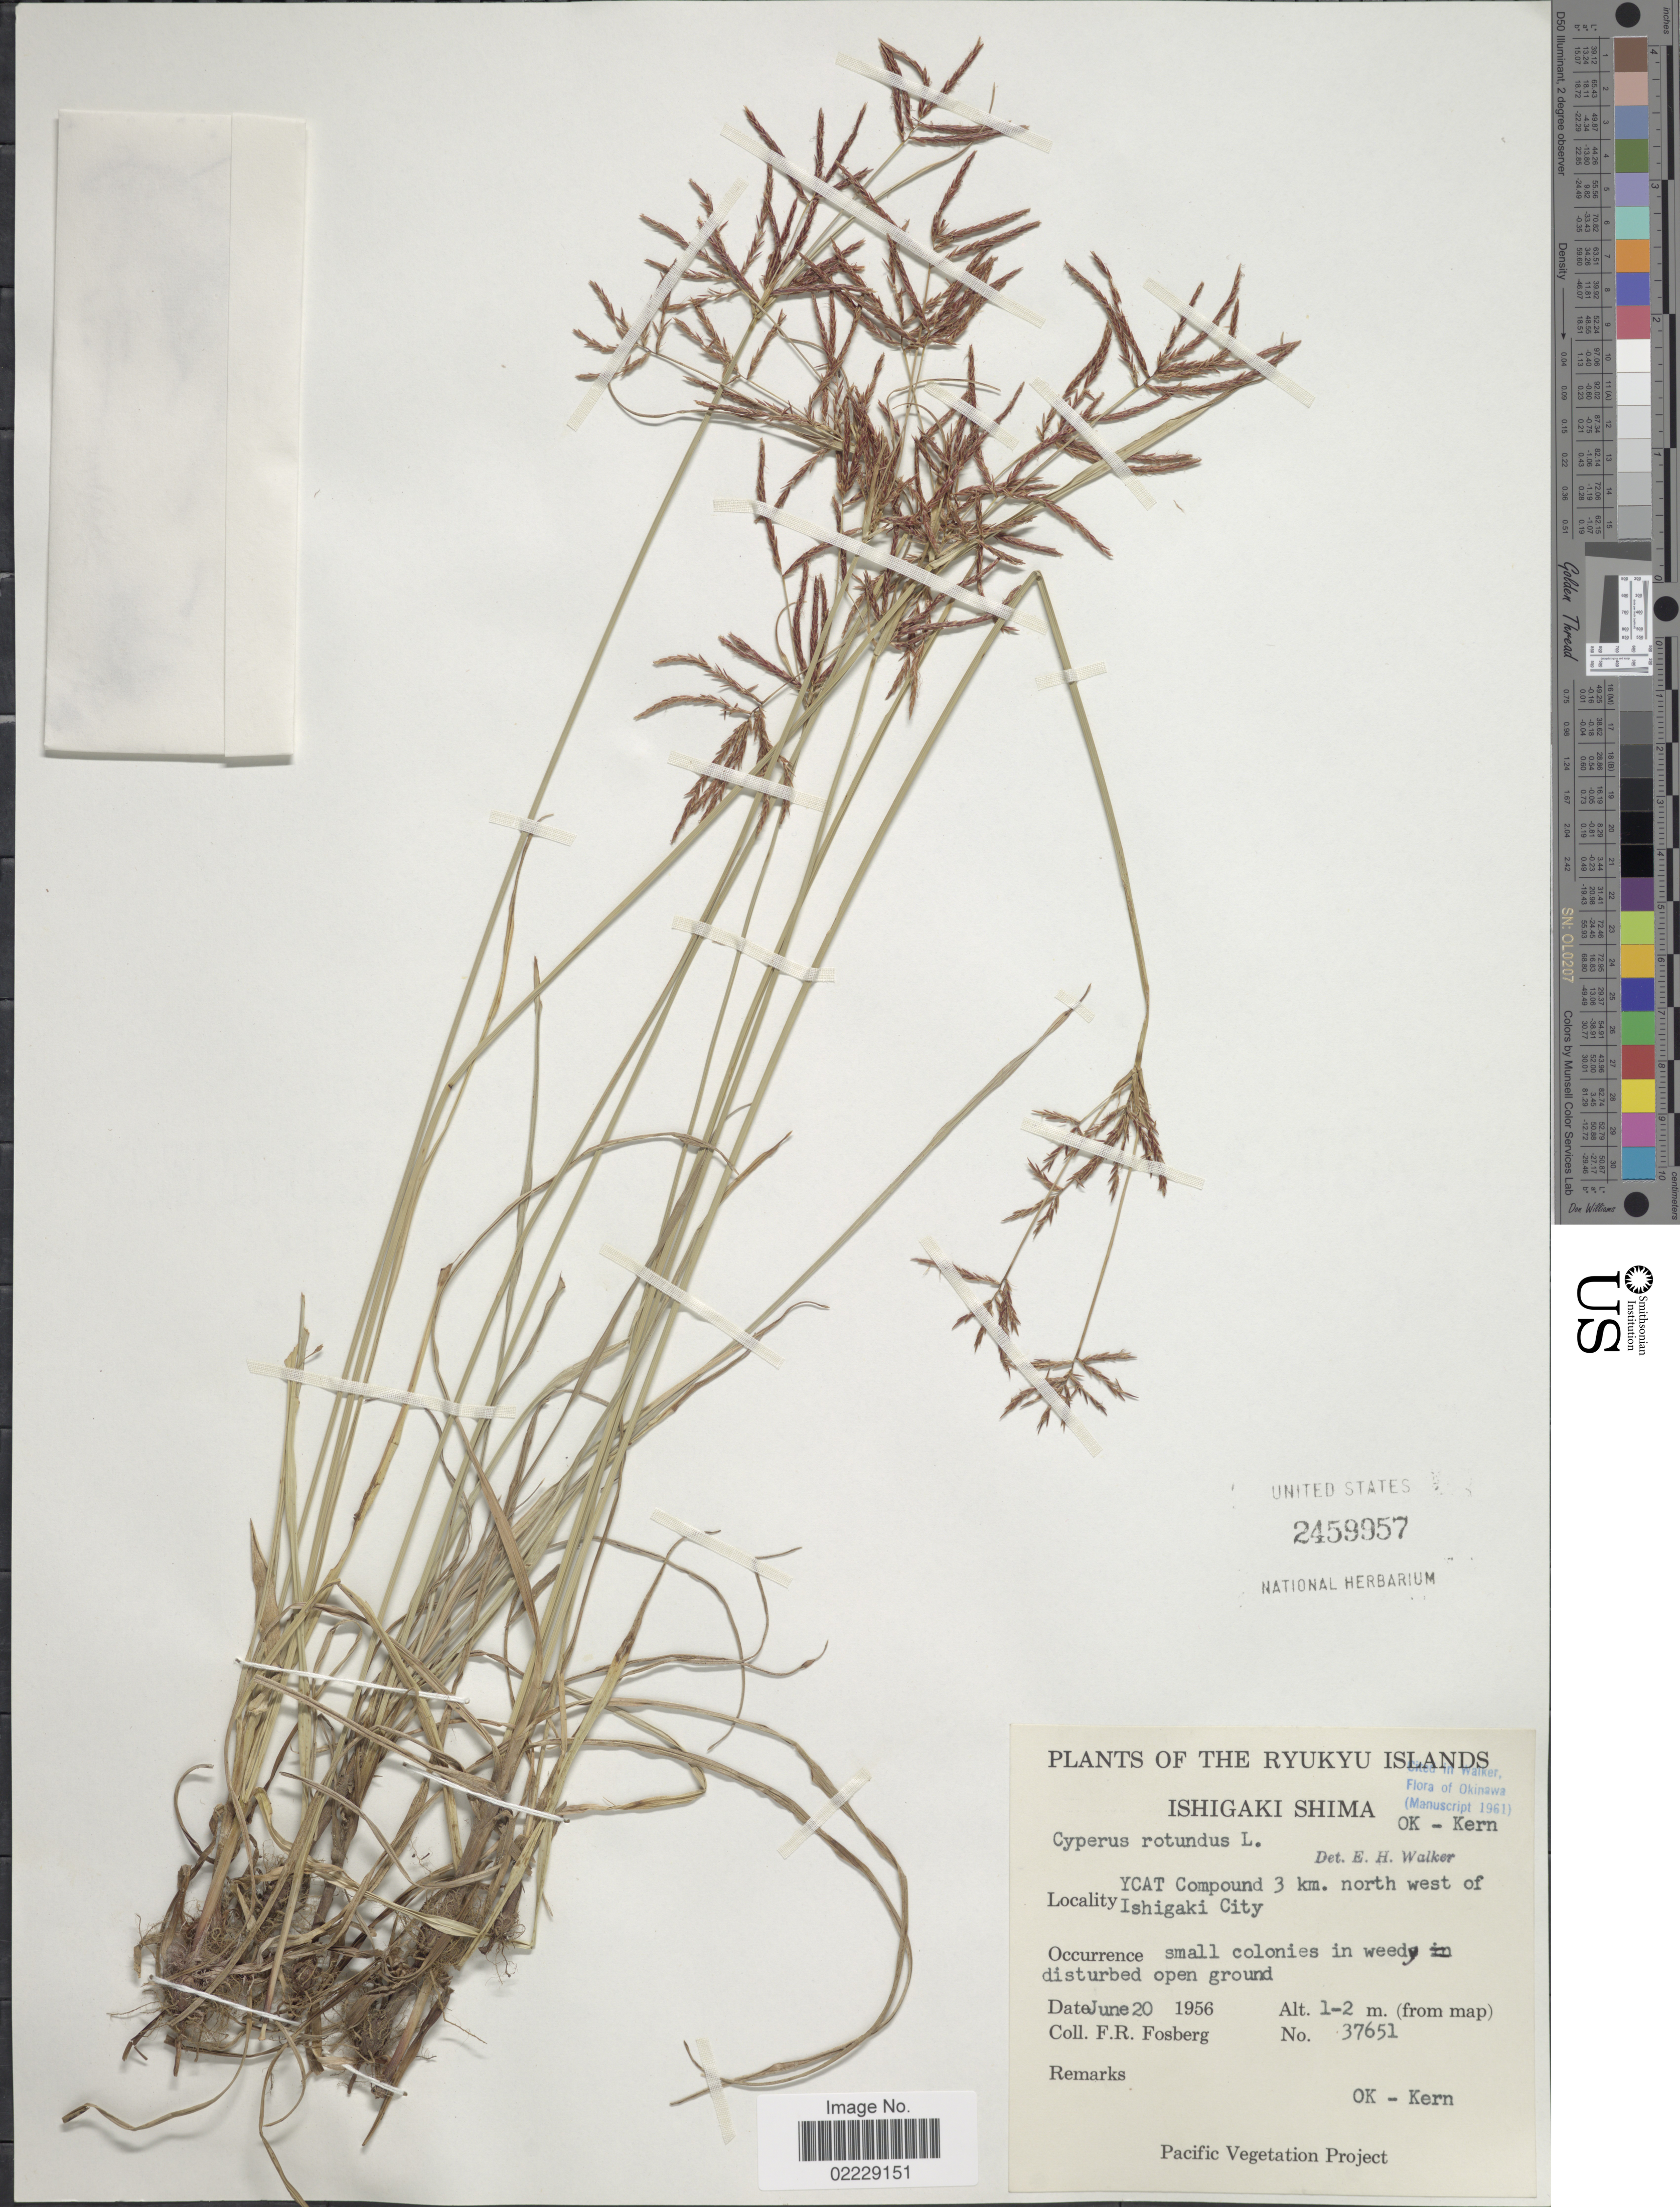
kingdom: Plantae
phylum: Tracheophyta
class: Liliopsida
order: Poales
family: Cyperaceae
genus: Cyperus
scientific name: Cyperus rotundus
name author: L.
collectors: F. R. Fosberg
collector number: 37651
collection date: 1956-06-20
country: Japan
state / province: Okinawa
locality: The Ryukyu Islands, Ishigaki Shima, YCAT Compound 3 km. north west of Ishigaki City.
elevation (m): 1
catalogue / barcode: US 2459957